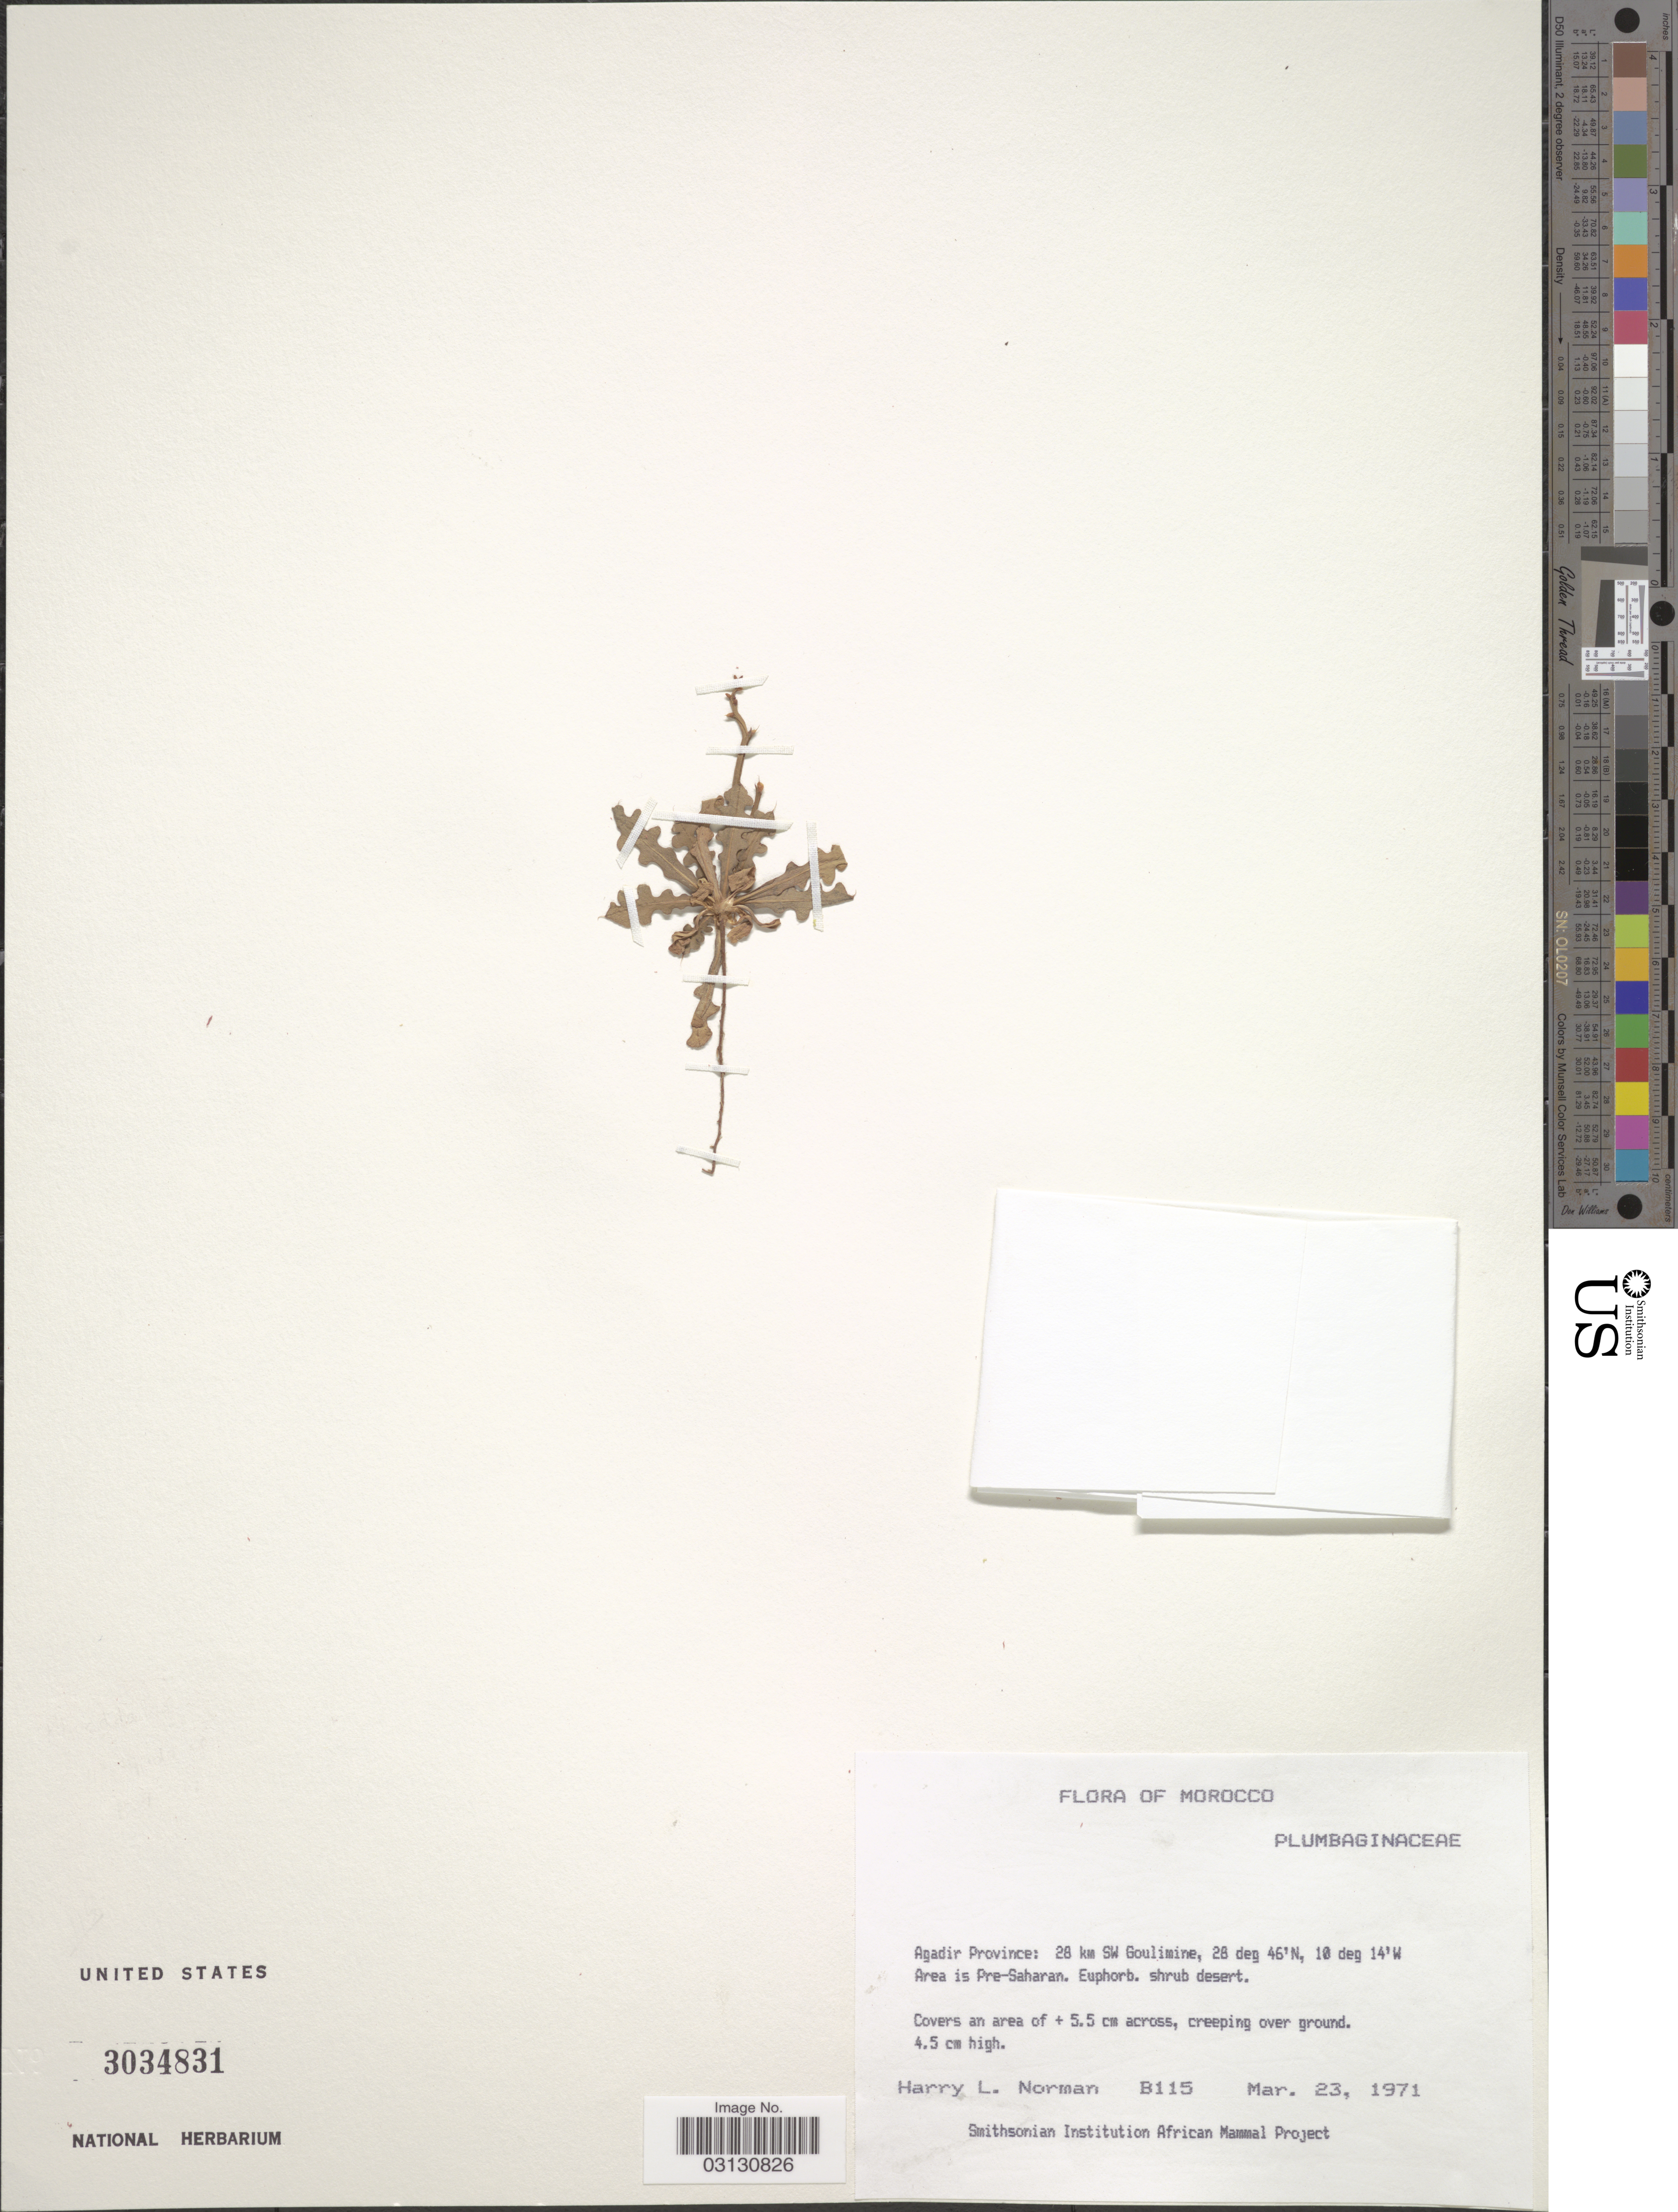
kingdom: Plantae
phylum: Tracheophyta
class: Magnoliopsida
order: Caryophyllales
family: Plumbaginaceae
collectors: Norman, H.L.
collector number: B115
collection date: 1971-03-23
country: Morocco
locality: Agadir Province: 28 km SW Goulimine, Area is Pre-Saharan.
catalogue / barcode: US 3034831